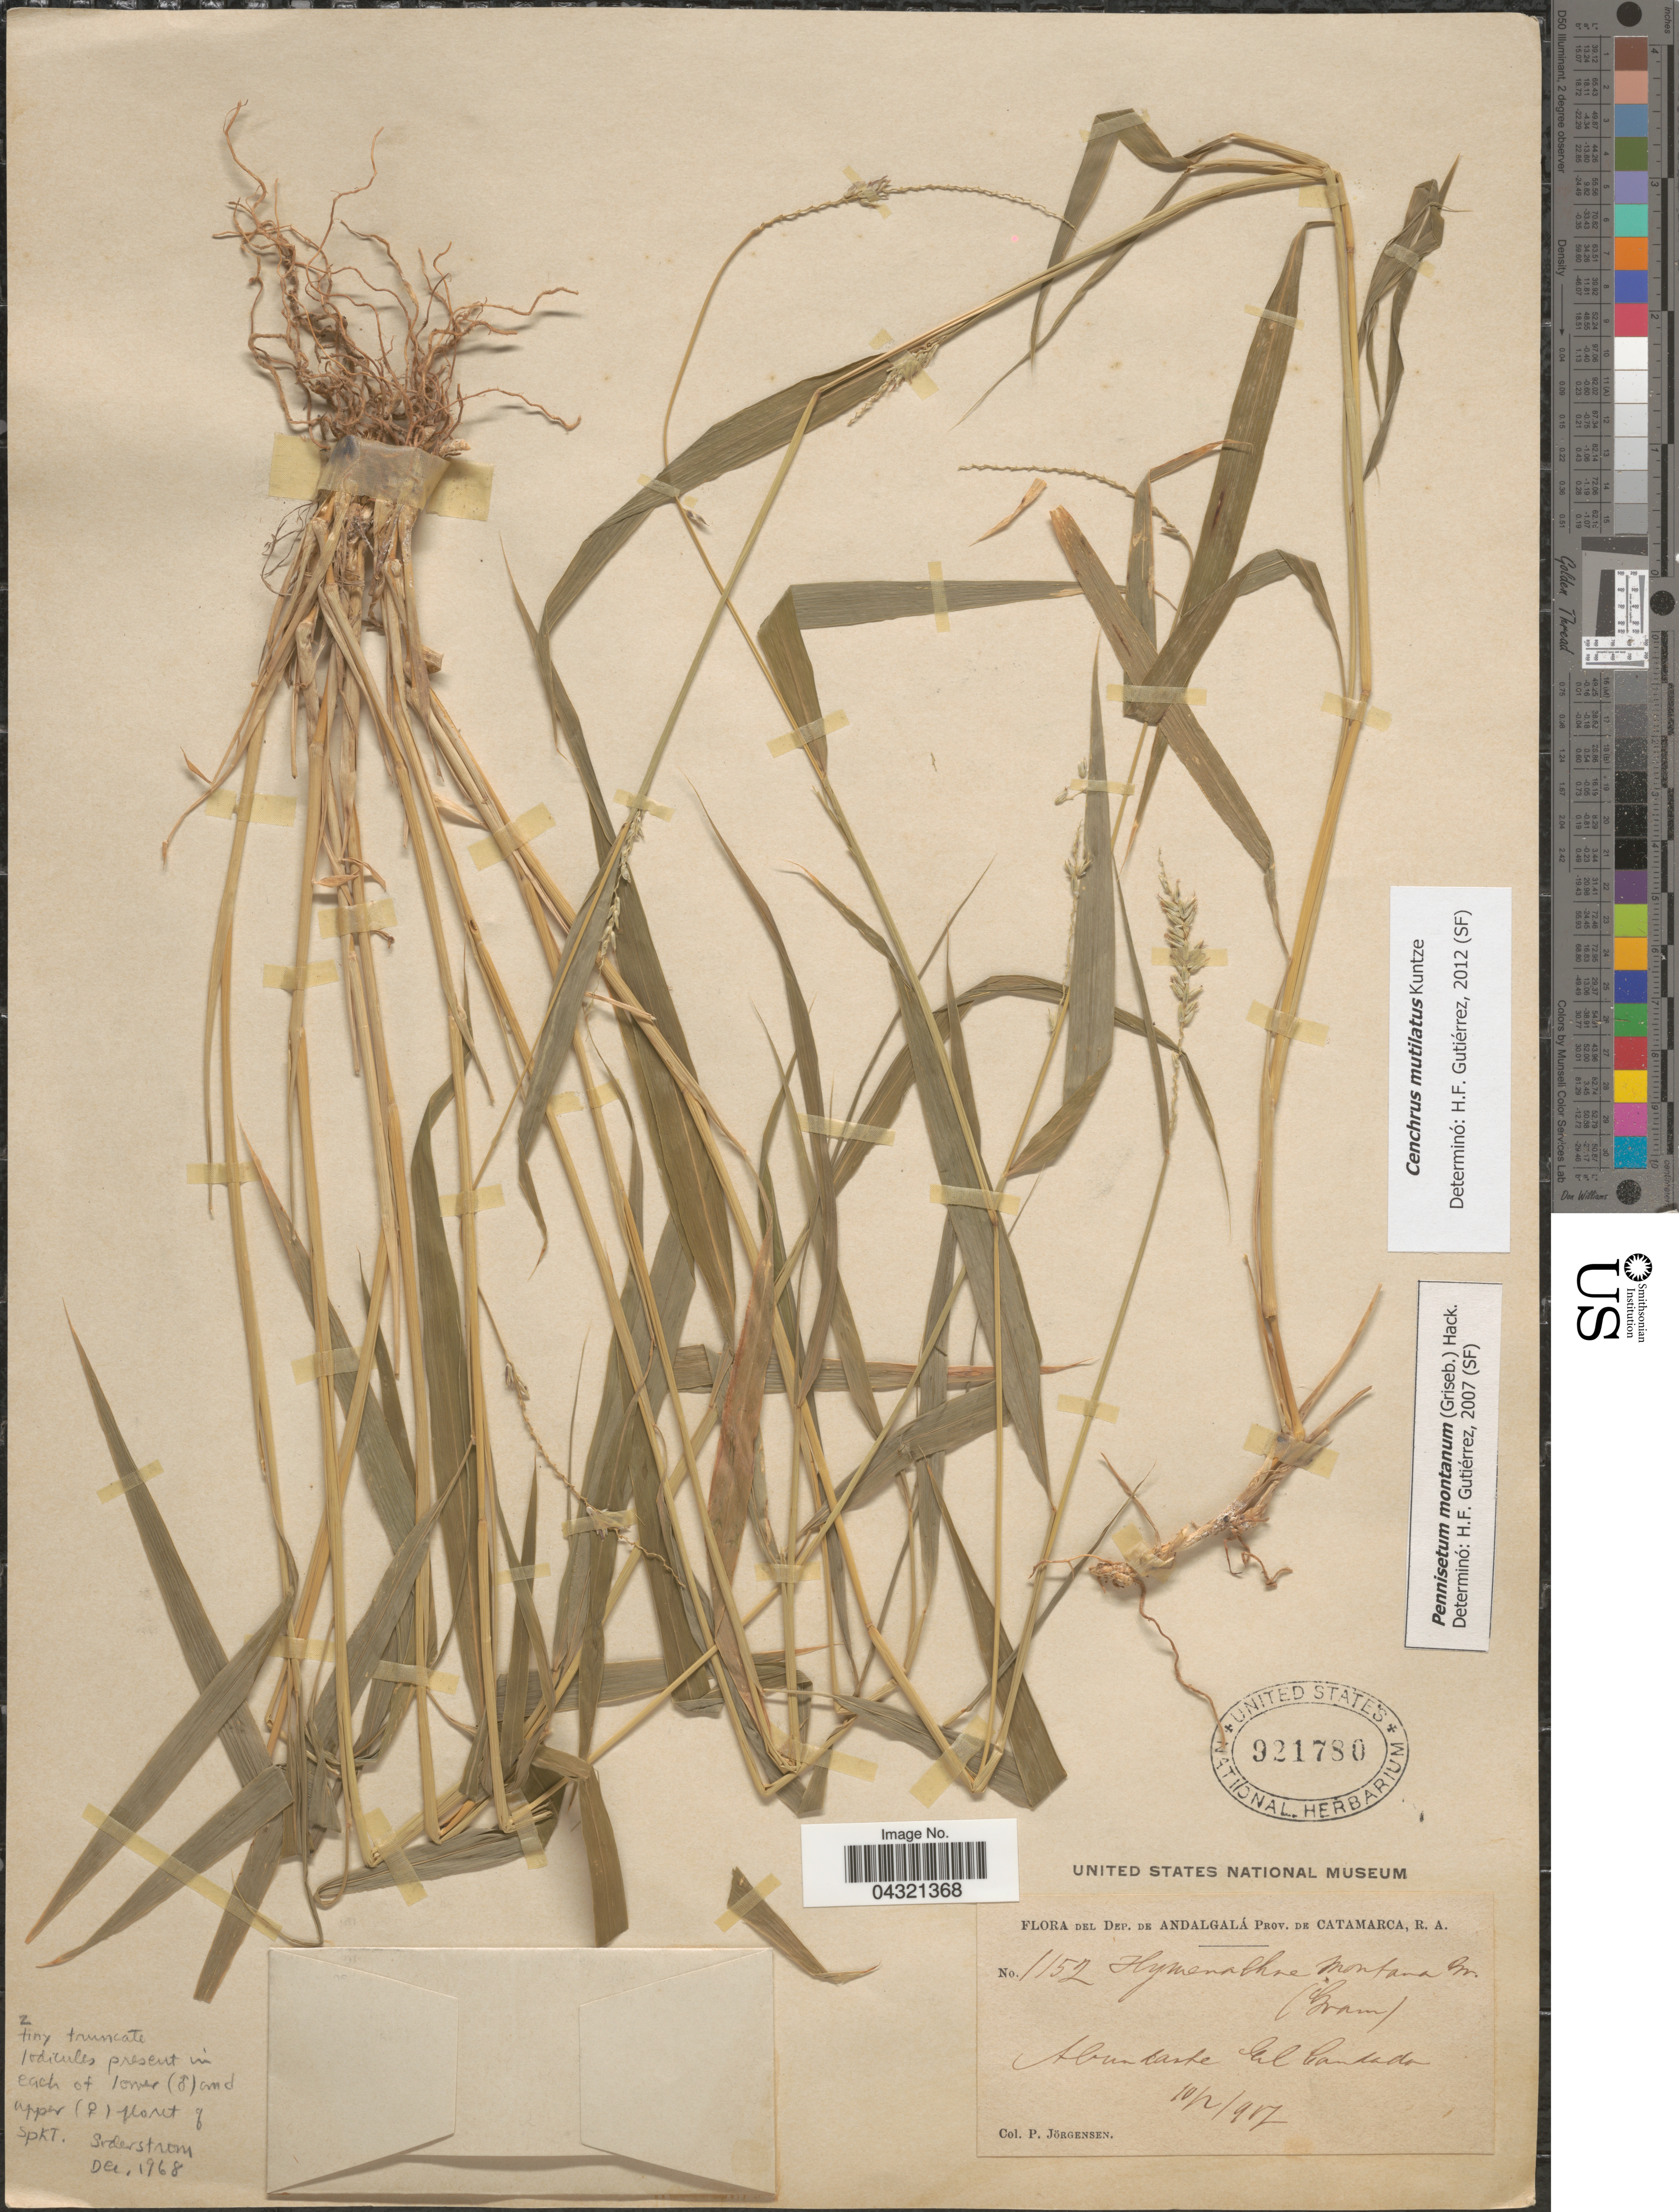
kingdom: Plantae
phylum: Tracheophyta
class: Liliopsida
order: Poales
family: Poaceae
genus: Cenchrus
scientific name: Cenchrus mutilatus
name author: Kuntze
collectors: P. Jörgensen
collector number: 1152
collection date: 1907-02-10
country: Argentina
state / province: Catamarca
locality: Dep. de Andalgalá. El Condado.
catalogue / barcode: US 921780